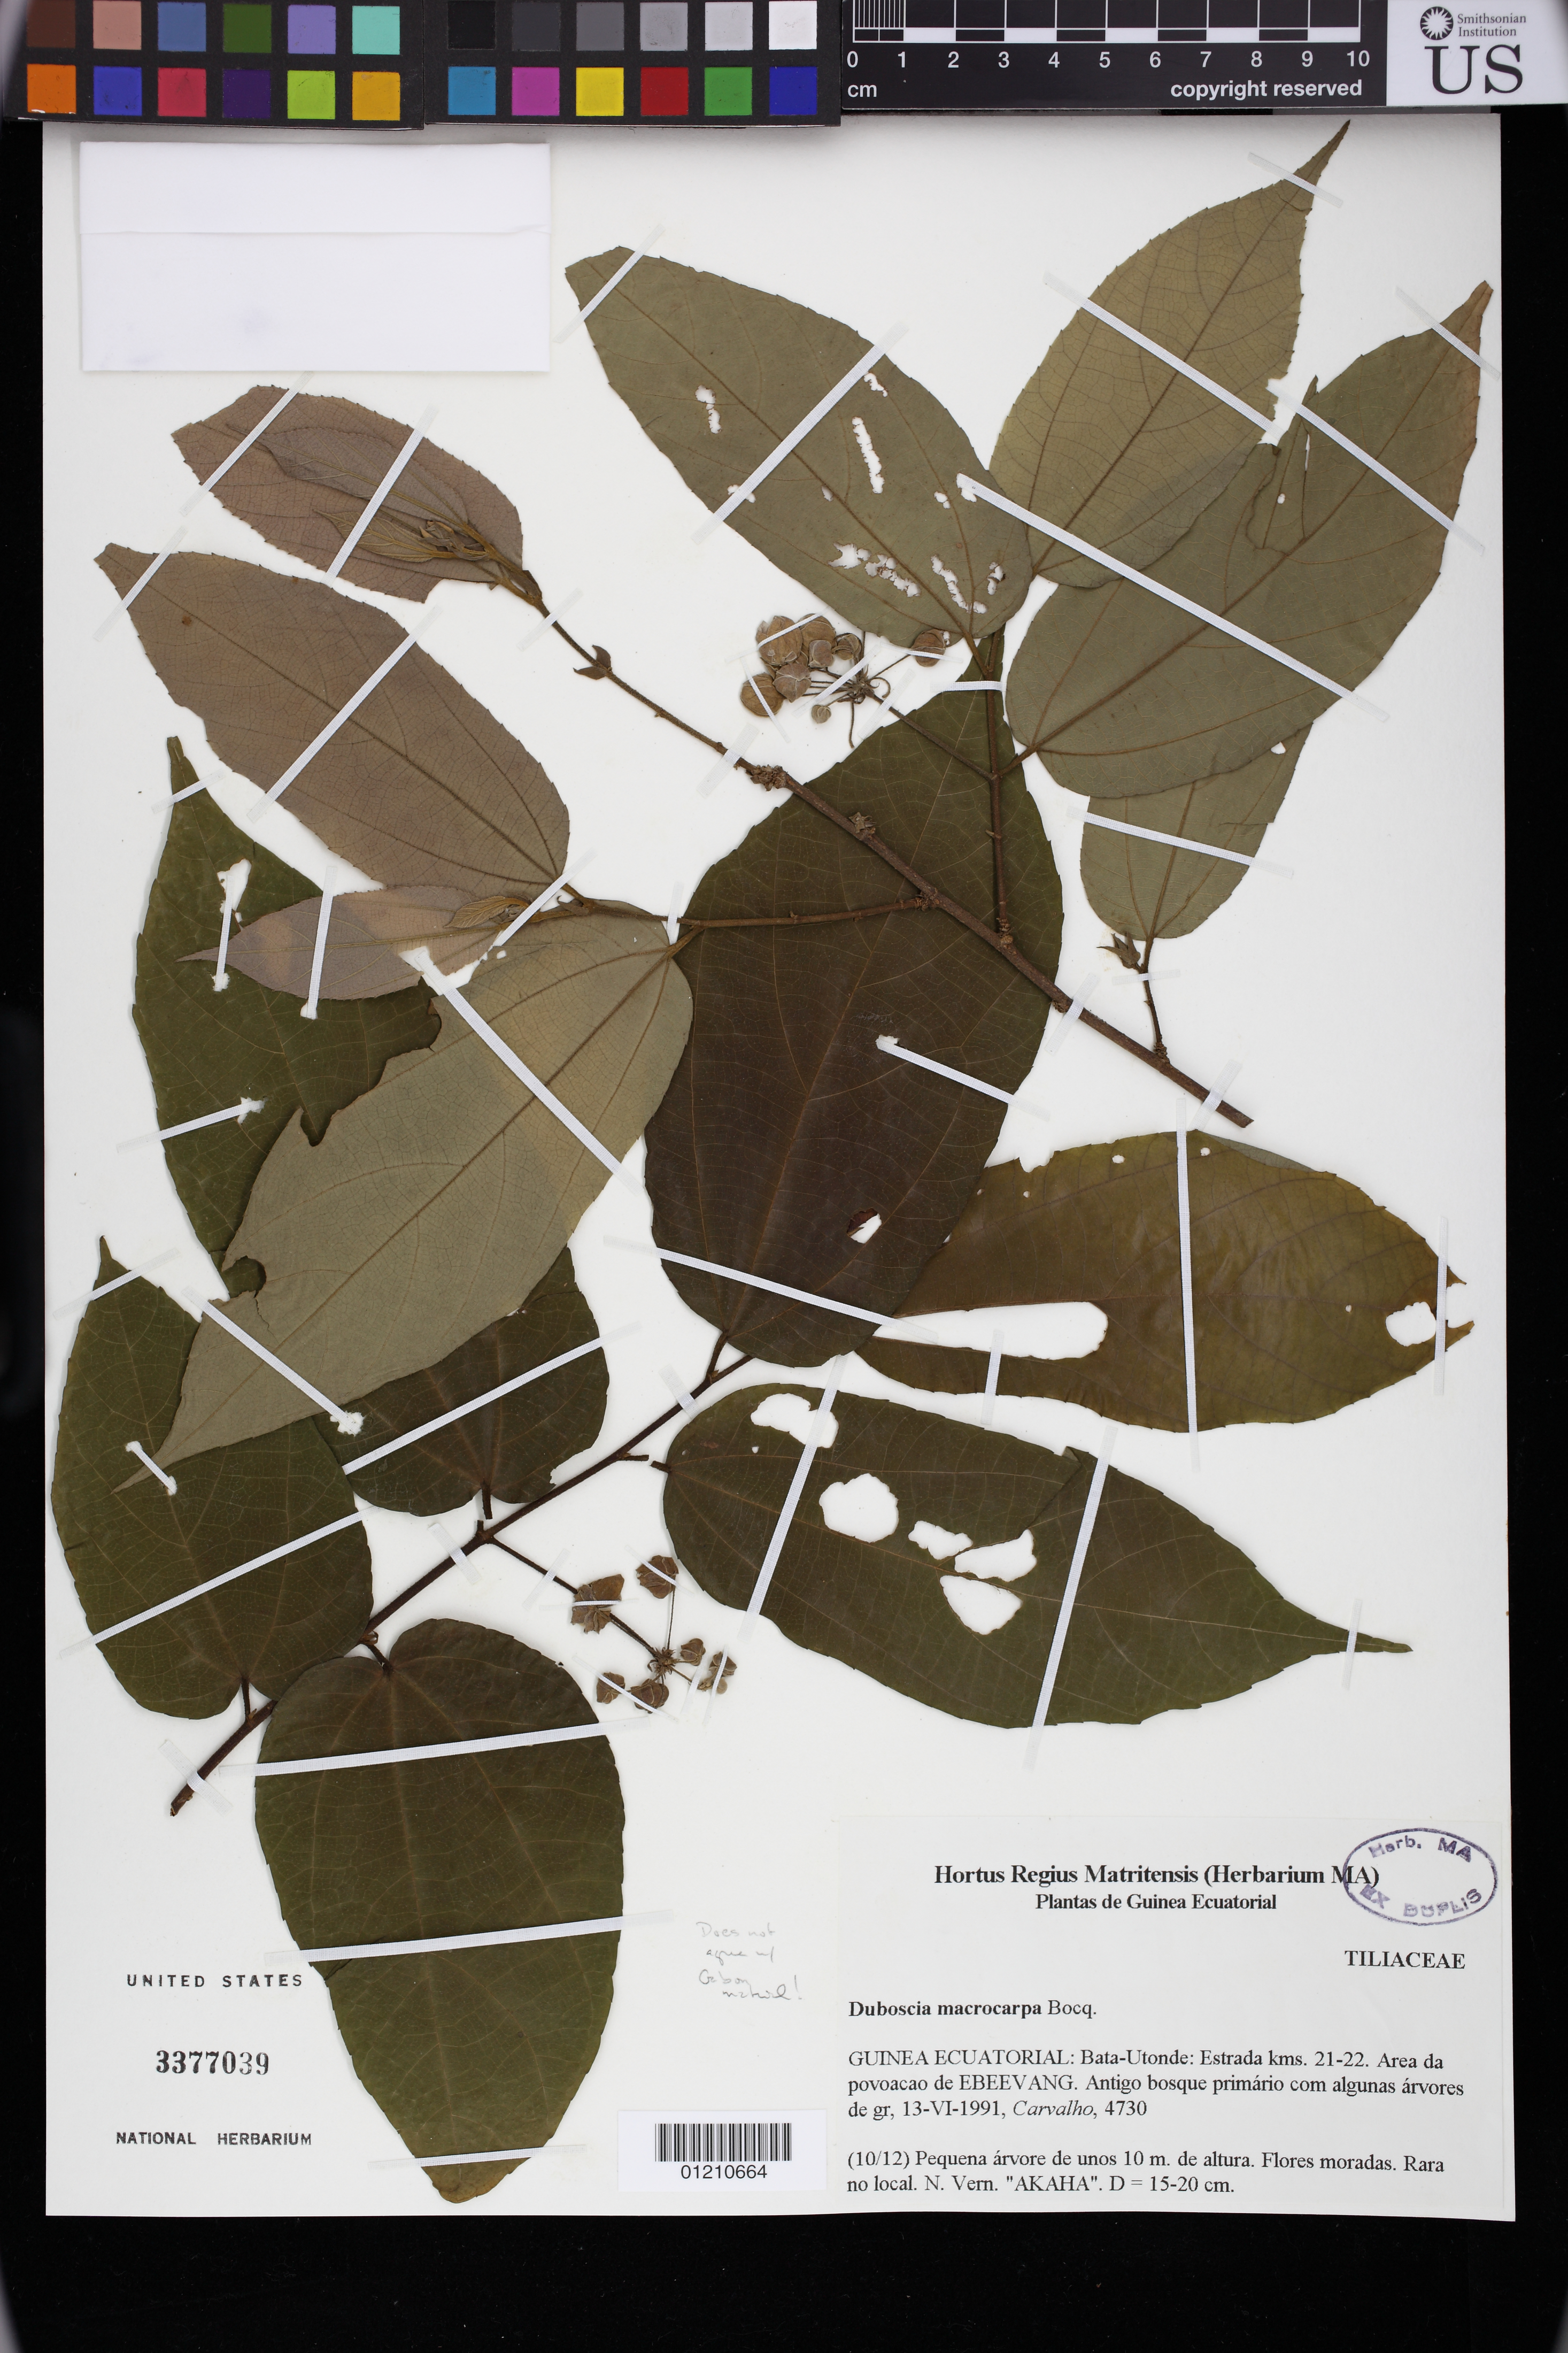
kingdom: Plantae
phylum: Tracheophyta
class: Magnoliopsida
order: Malvales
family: Malvaceae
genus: Duboscia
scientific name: Duboscia macrocarpa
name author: Bocq.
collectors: Carvalho, --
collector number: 4730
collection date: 1991-06-13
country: Equatorial Guinea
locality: Bata-Utonde: Estrada kms. 21-22. Area da povoacao de EBEEVANG.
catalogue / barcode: US 3377039